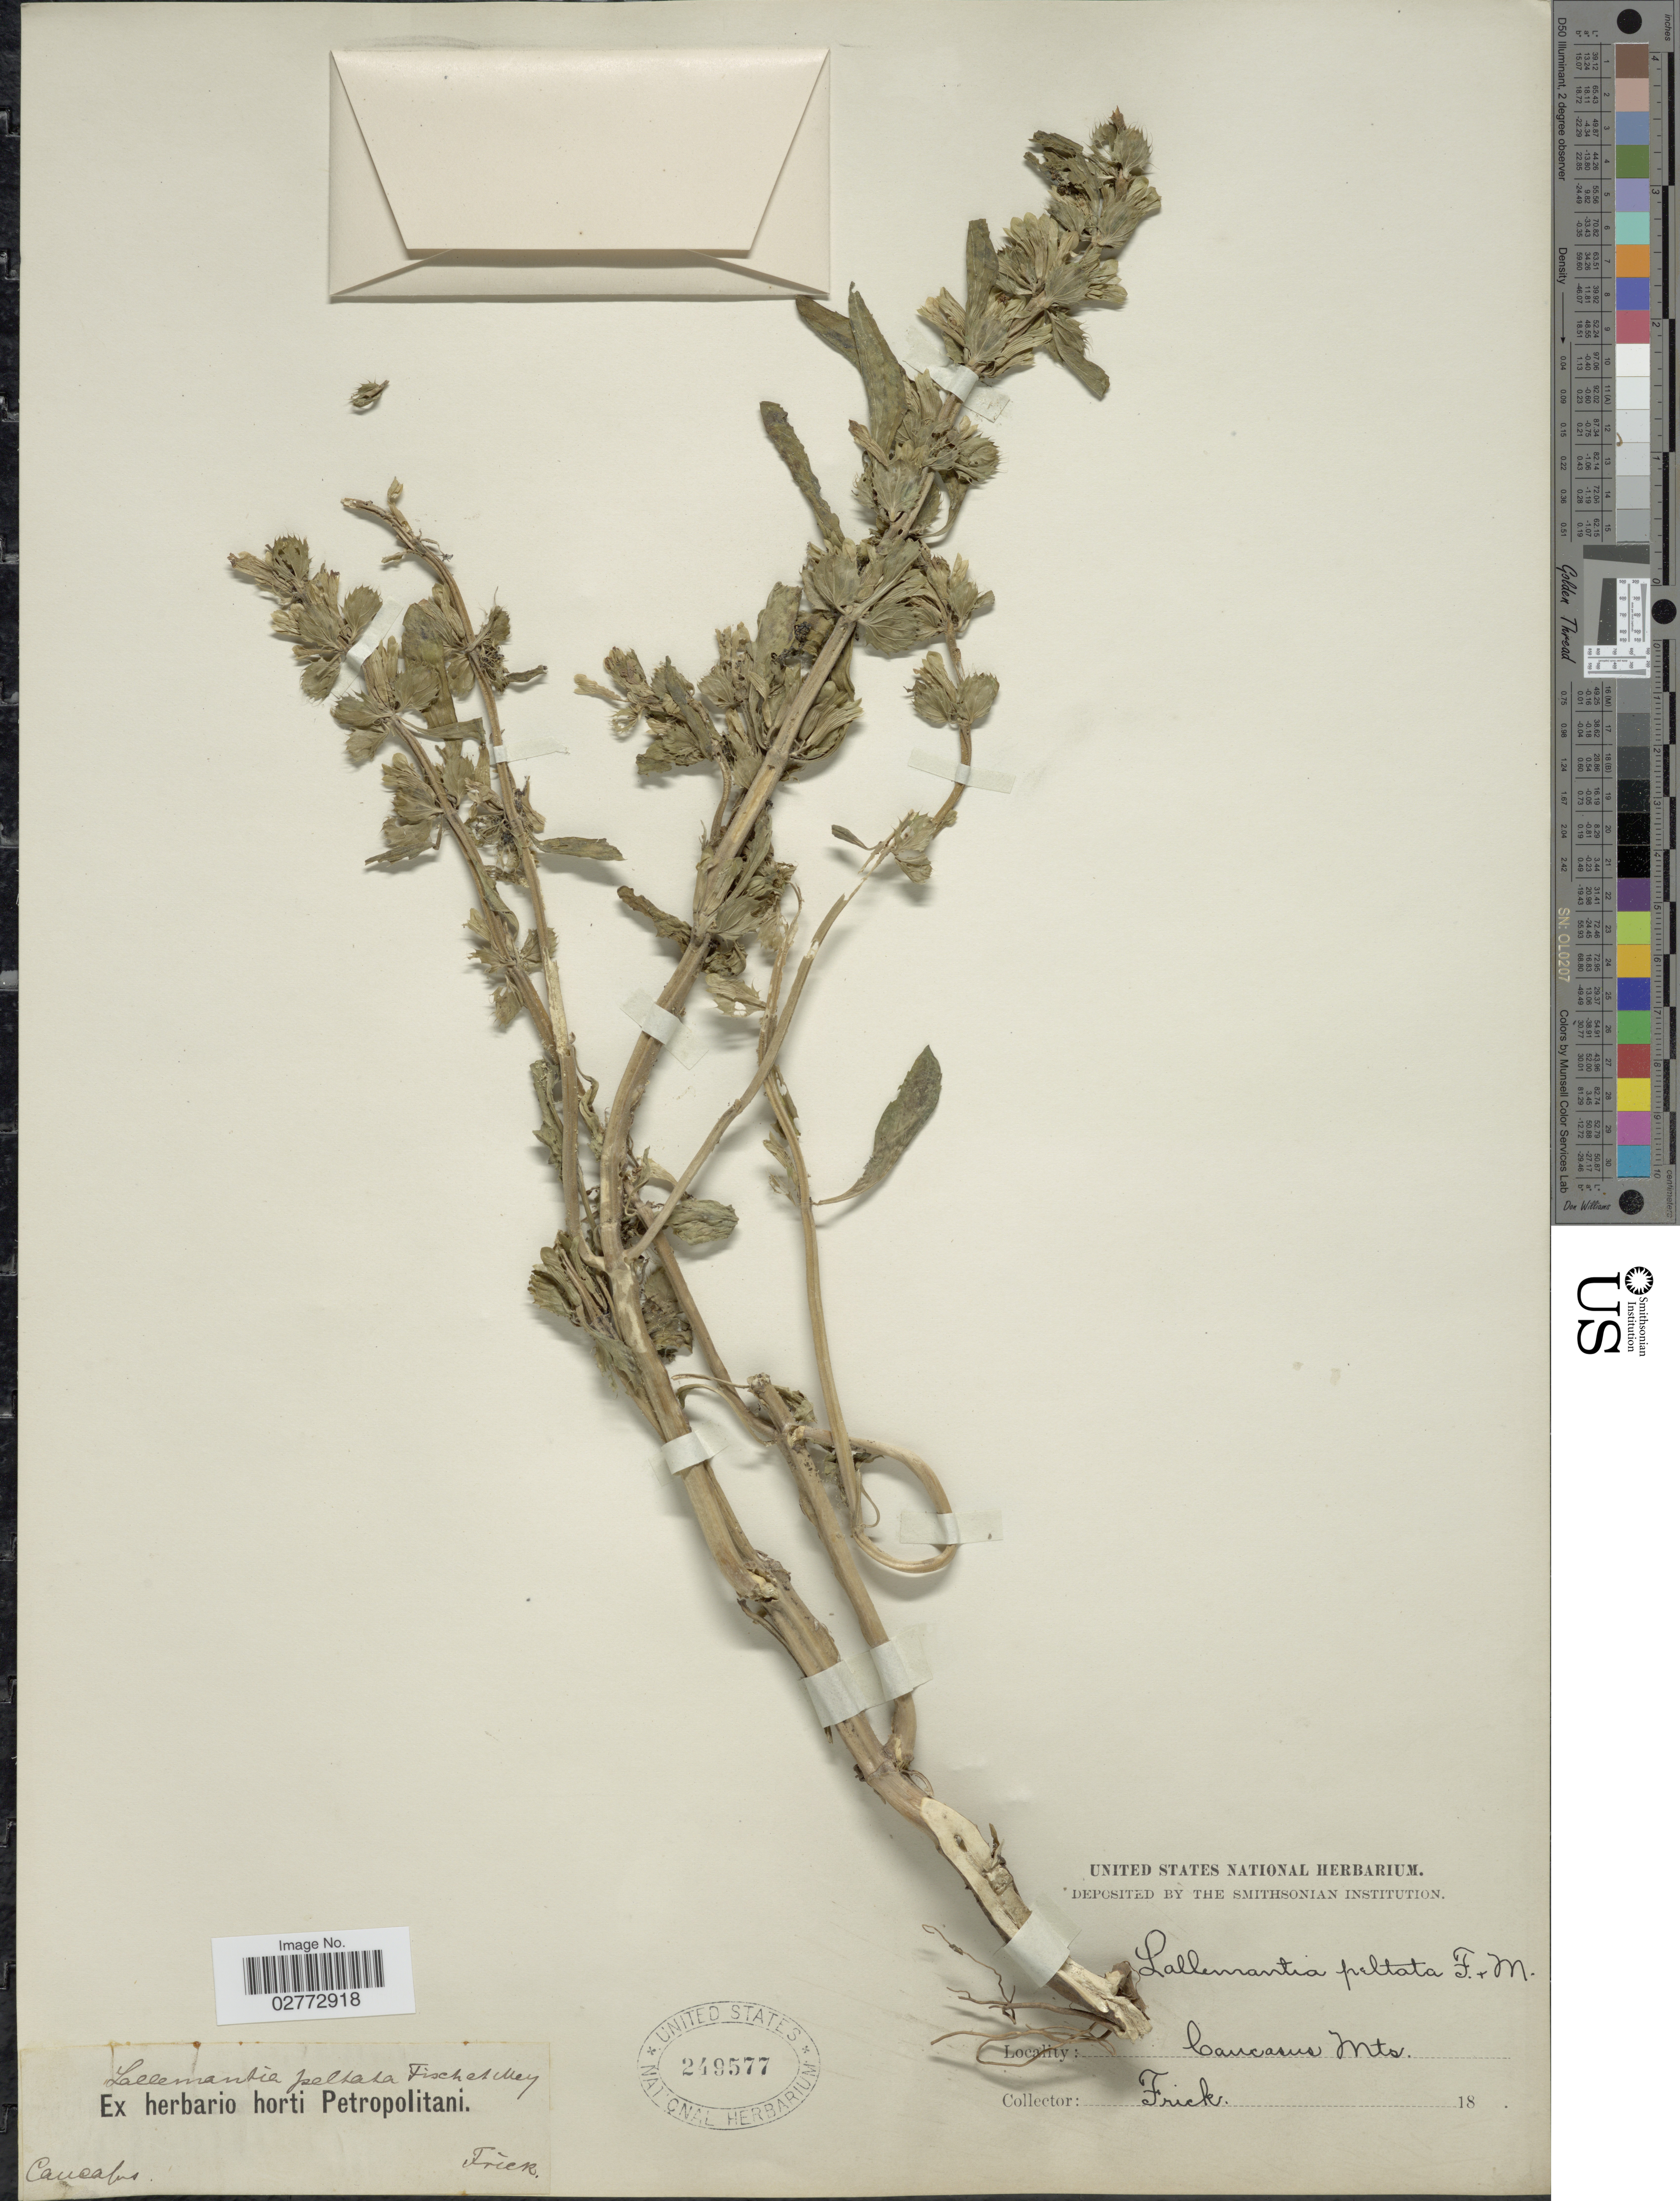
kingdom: Plantae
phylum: Tracheophyta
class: Magnoliopsida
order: Lamiales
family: Lamiaceae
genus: Lallemantia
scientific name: Lallemantia peltata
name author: (L.) Fisch. & C.A. Mey.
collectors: Frick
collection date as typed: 18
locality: Caucasus Mts.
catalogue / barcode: US 249577